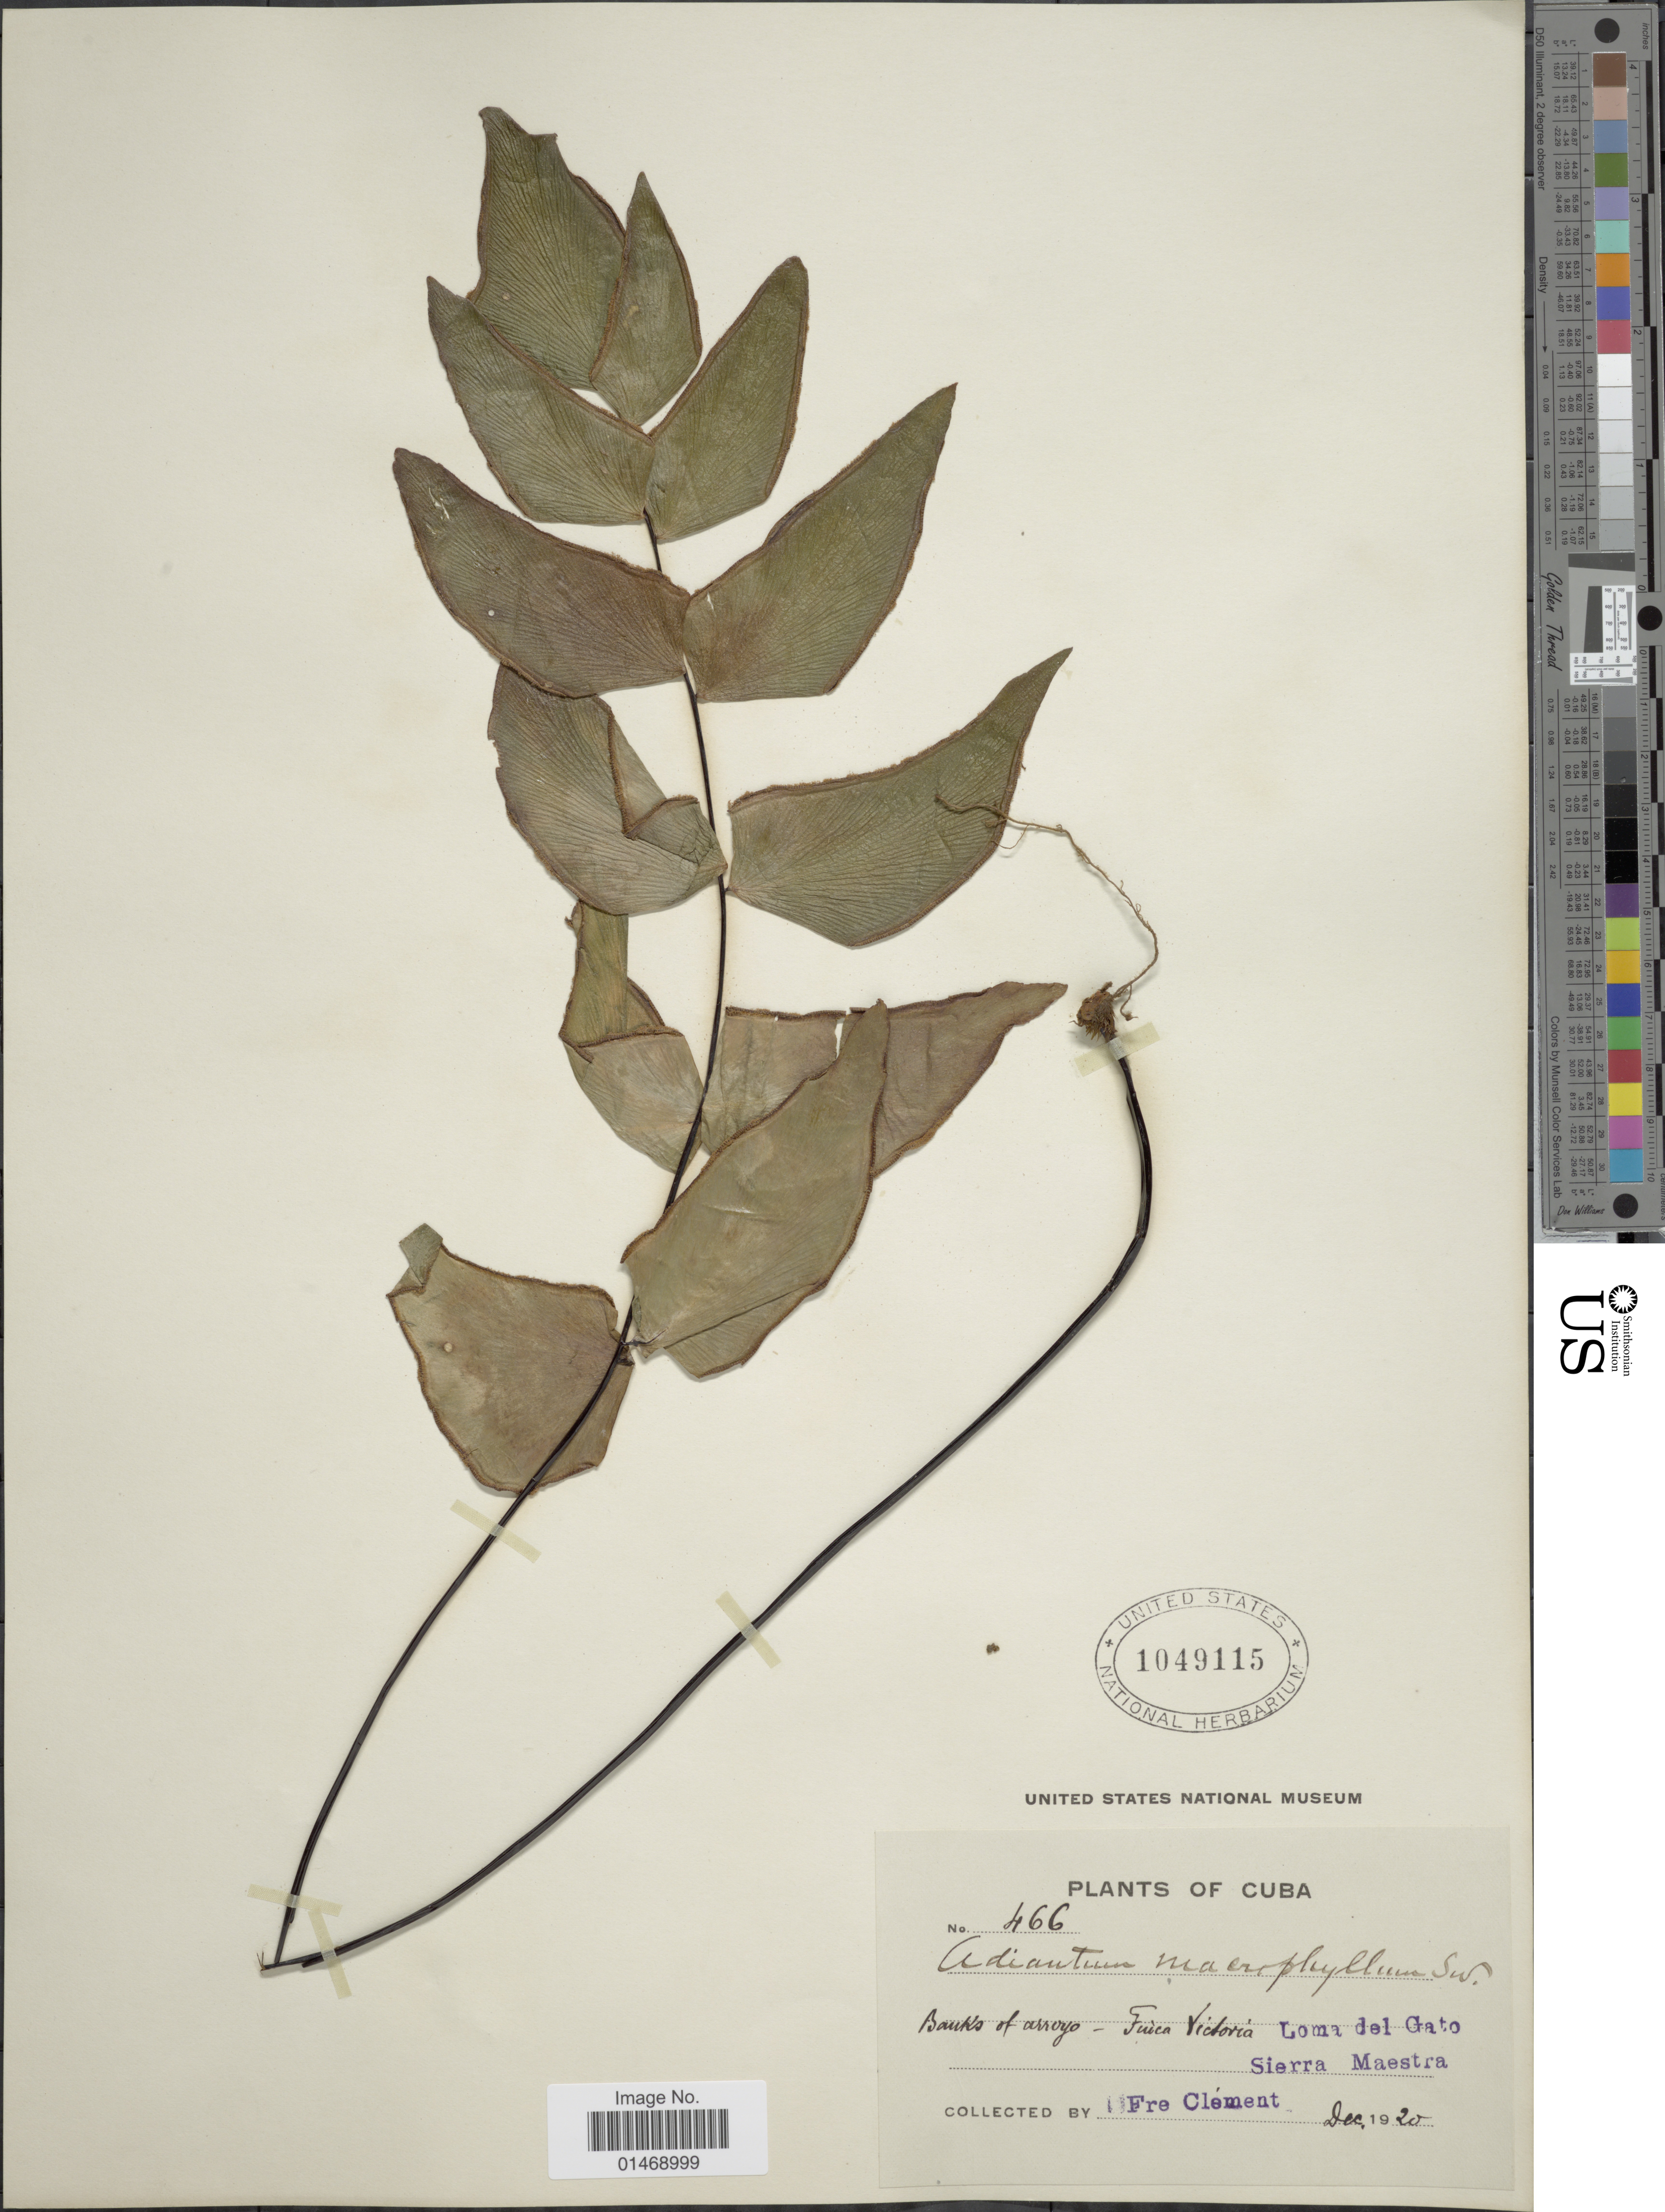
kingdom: Plantae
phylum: Tracheophyta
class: Polypodiopsida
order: Polypodiales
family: Pteridaceae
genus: Adiantum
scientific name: Adiantum macrophyllum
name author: Sw.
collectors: B. Clement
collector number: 466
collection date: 1920-12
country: Cuba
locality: Banks of Arroyo - Finca Victoria Loma del Gato Sierra Maestra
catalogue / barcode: US 1049115